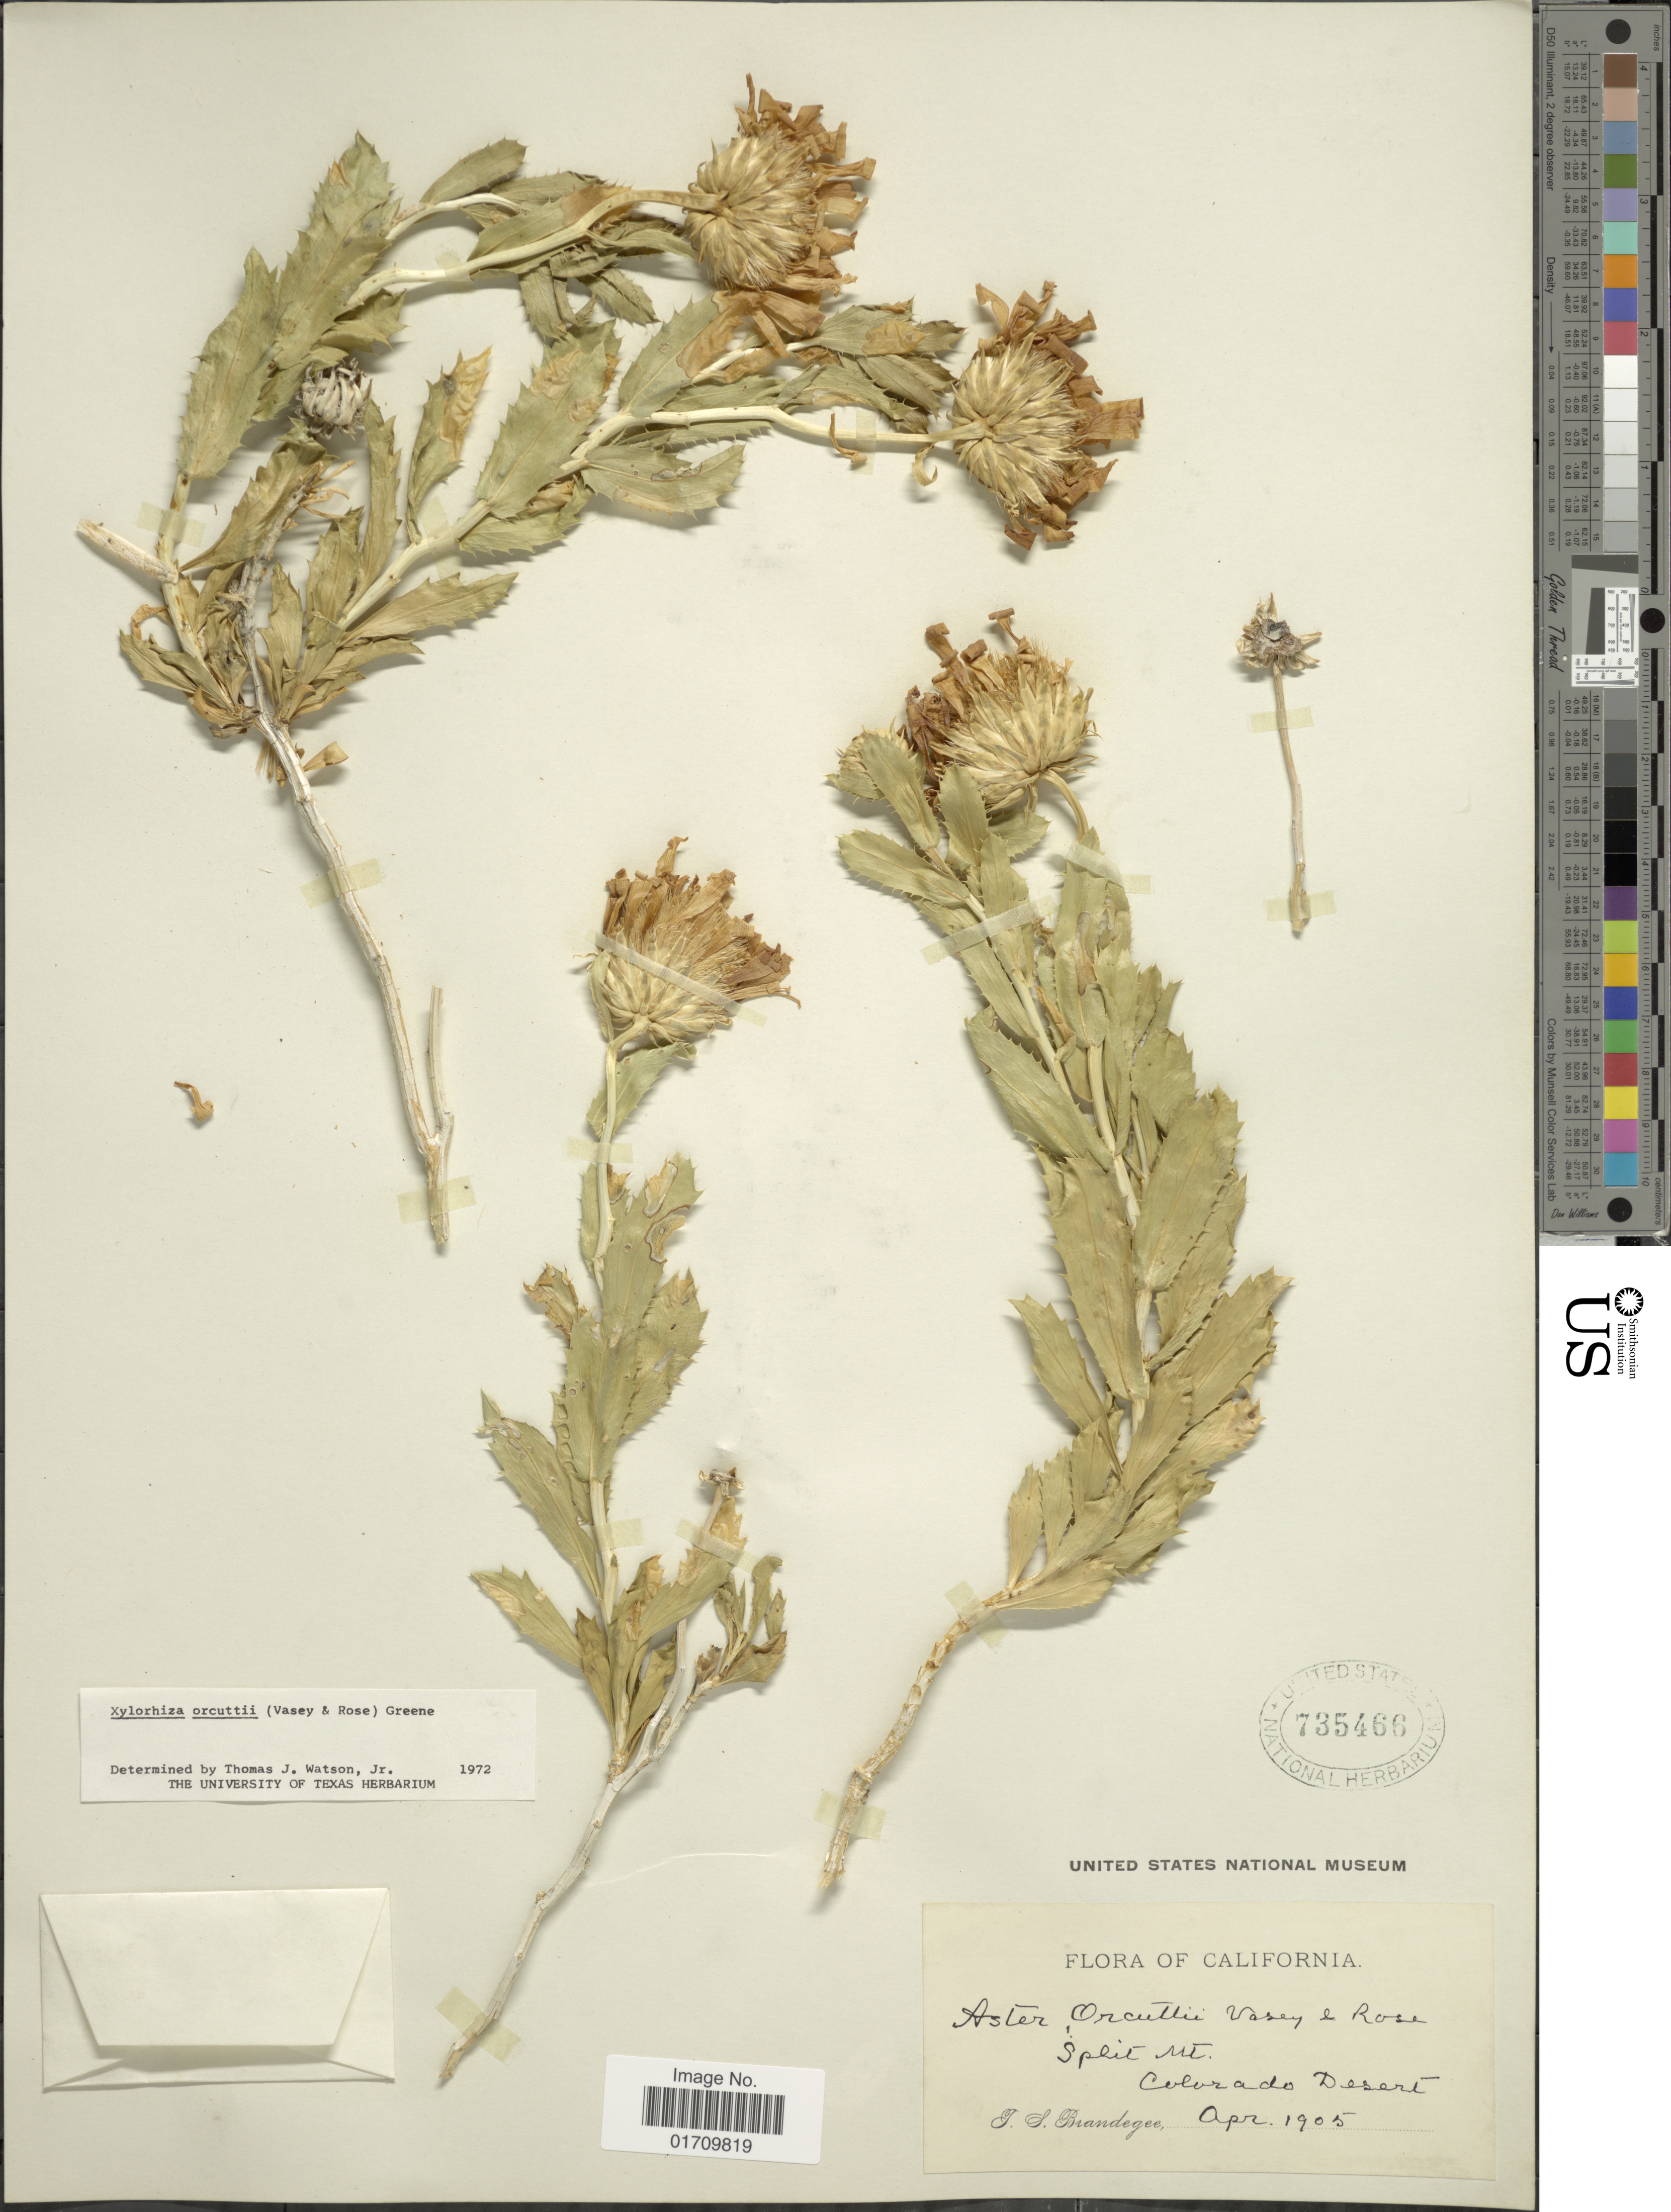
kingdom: Plantae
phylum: Tracheophyta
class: Magnoliopsida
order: Asterales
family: Asteraceae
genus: Xylorhiza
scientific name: Xylorhiza orcuttii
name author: (A. Gray) Greene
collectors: T. S. Brandegee (herbarium)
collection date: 1905-04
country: United States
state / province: California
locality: Split Mt., Colorado Desert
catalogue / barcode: US 735466